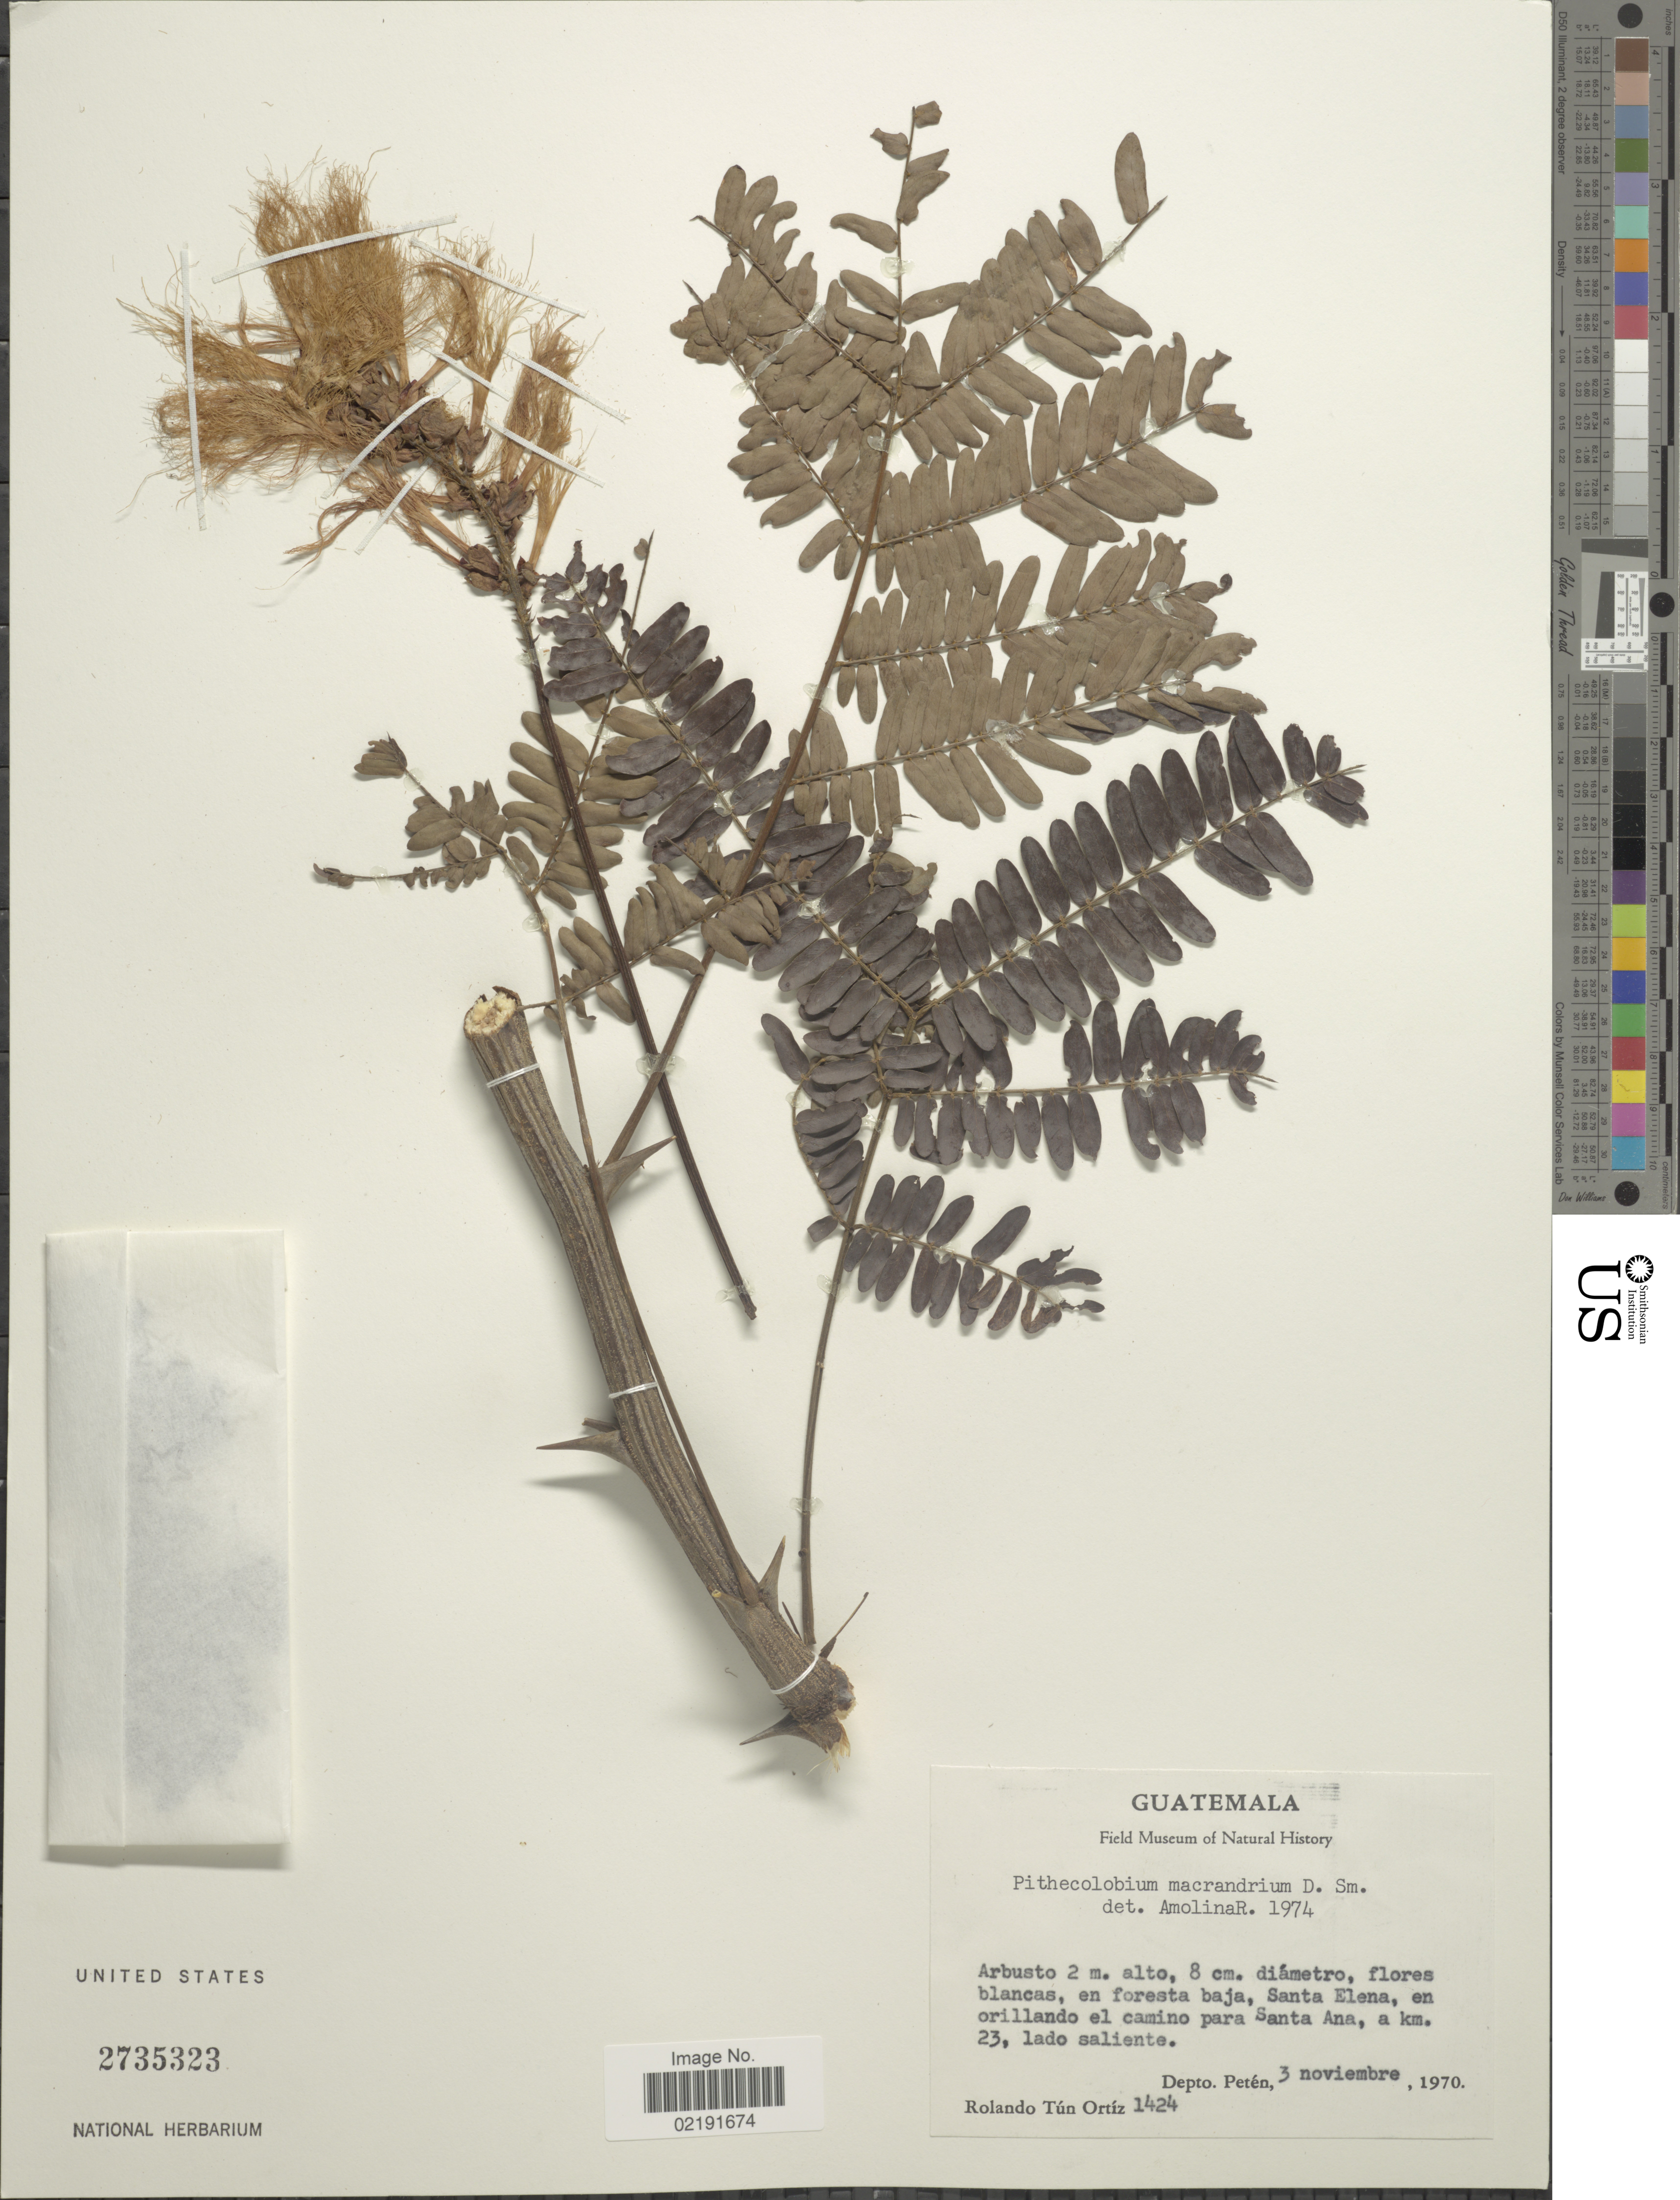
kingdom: Plantae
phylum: Tracheophyta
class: Magnoliopsida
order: Fabales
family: Fabaceae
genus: Pithecellobium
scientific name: Pithecellobium macrandrium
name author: Donn. Sm.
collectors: R. T. Ortíz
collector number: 1424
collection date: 1970-11-03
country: Guatemala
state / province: El Petén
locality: Santa Elena, en orillando el camino para Santa Ana, a km. 23, lado saliente. Depto. Petén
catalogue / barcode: US 2735323